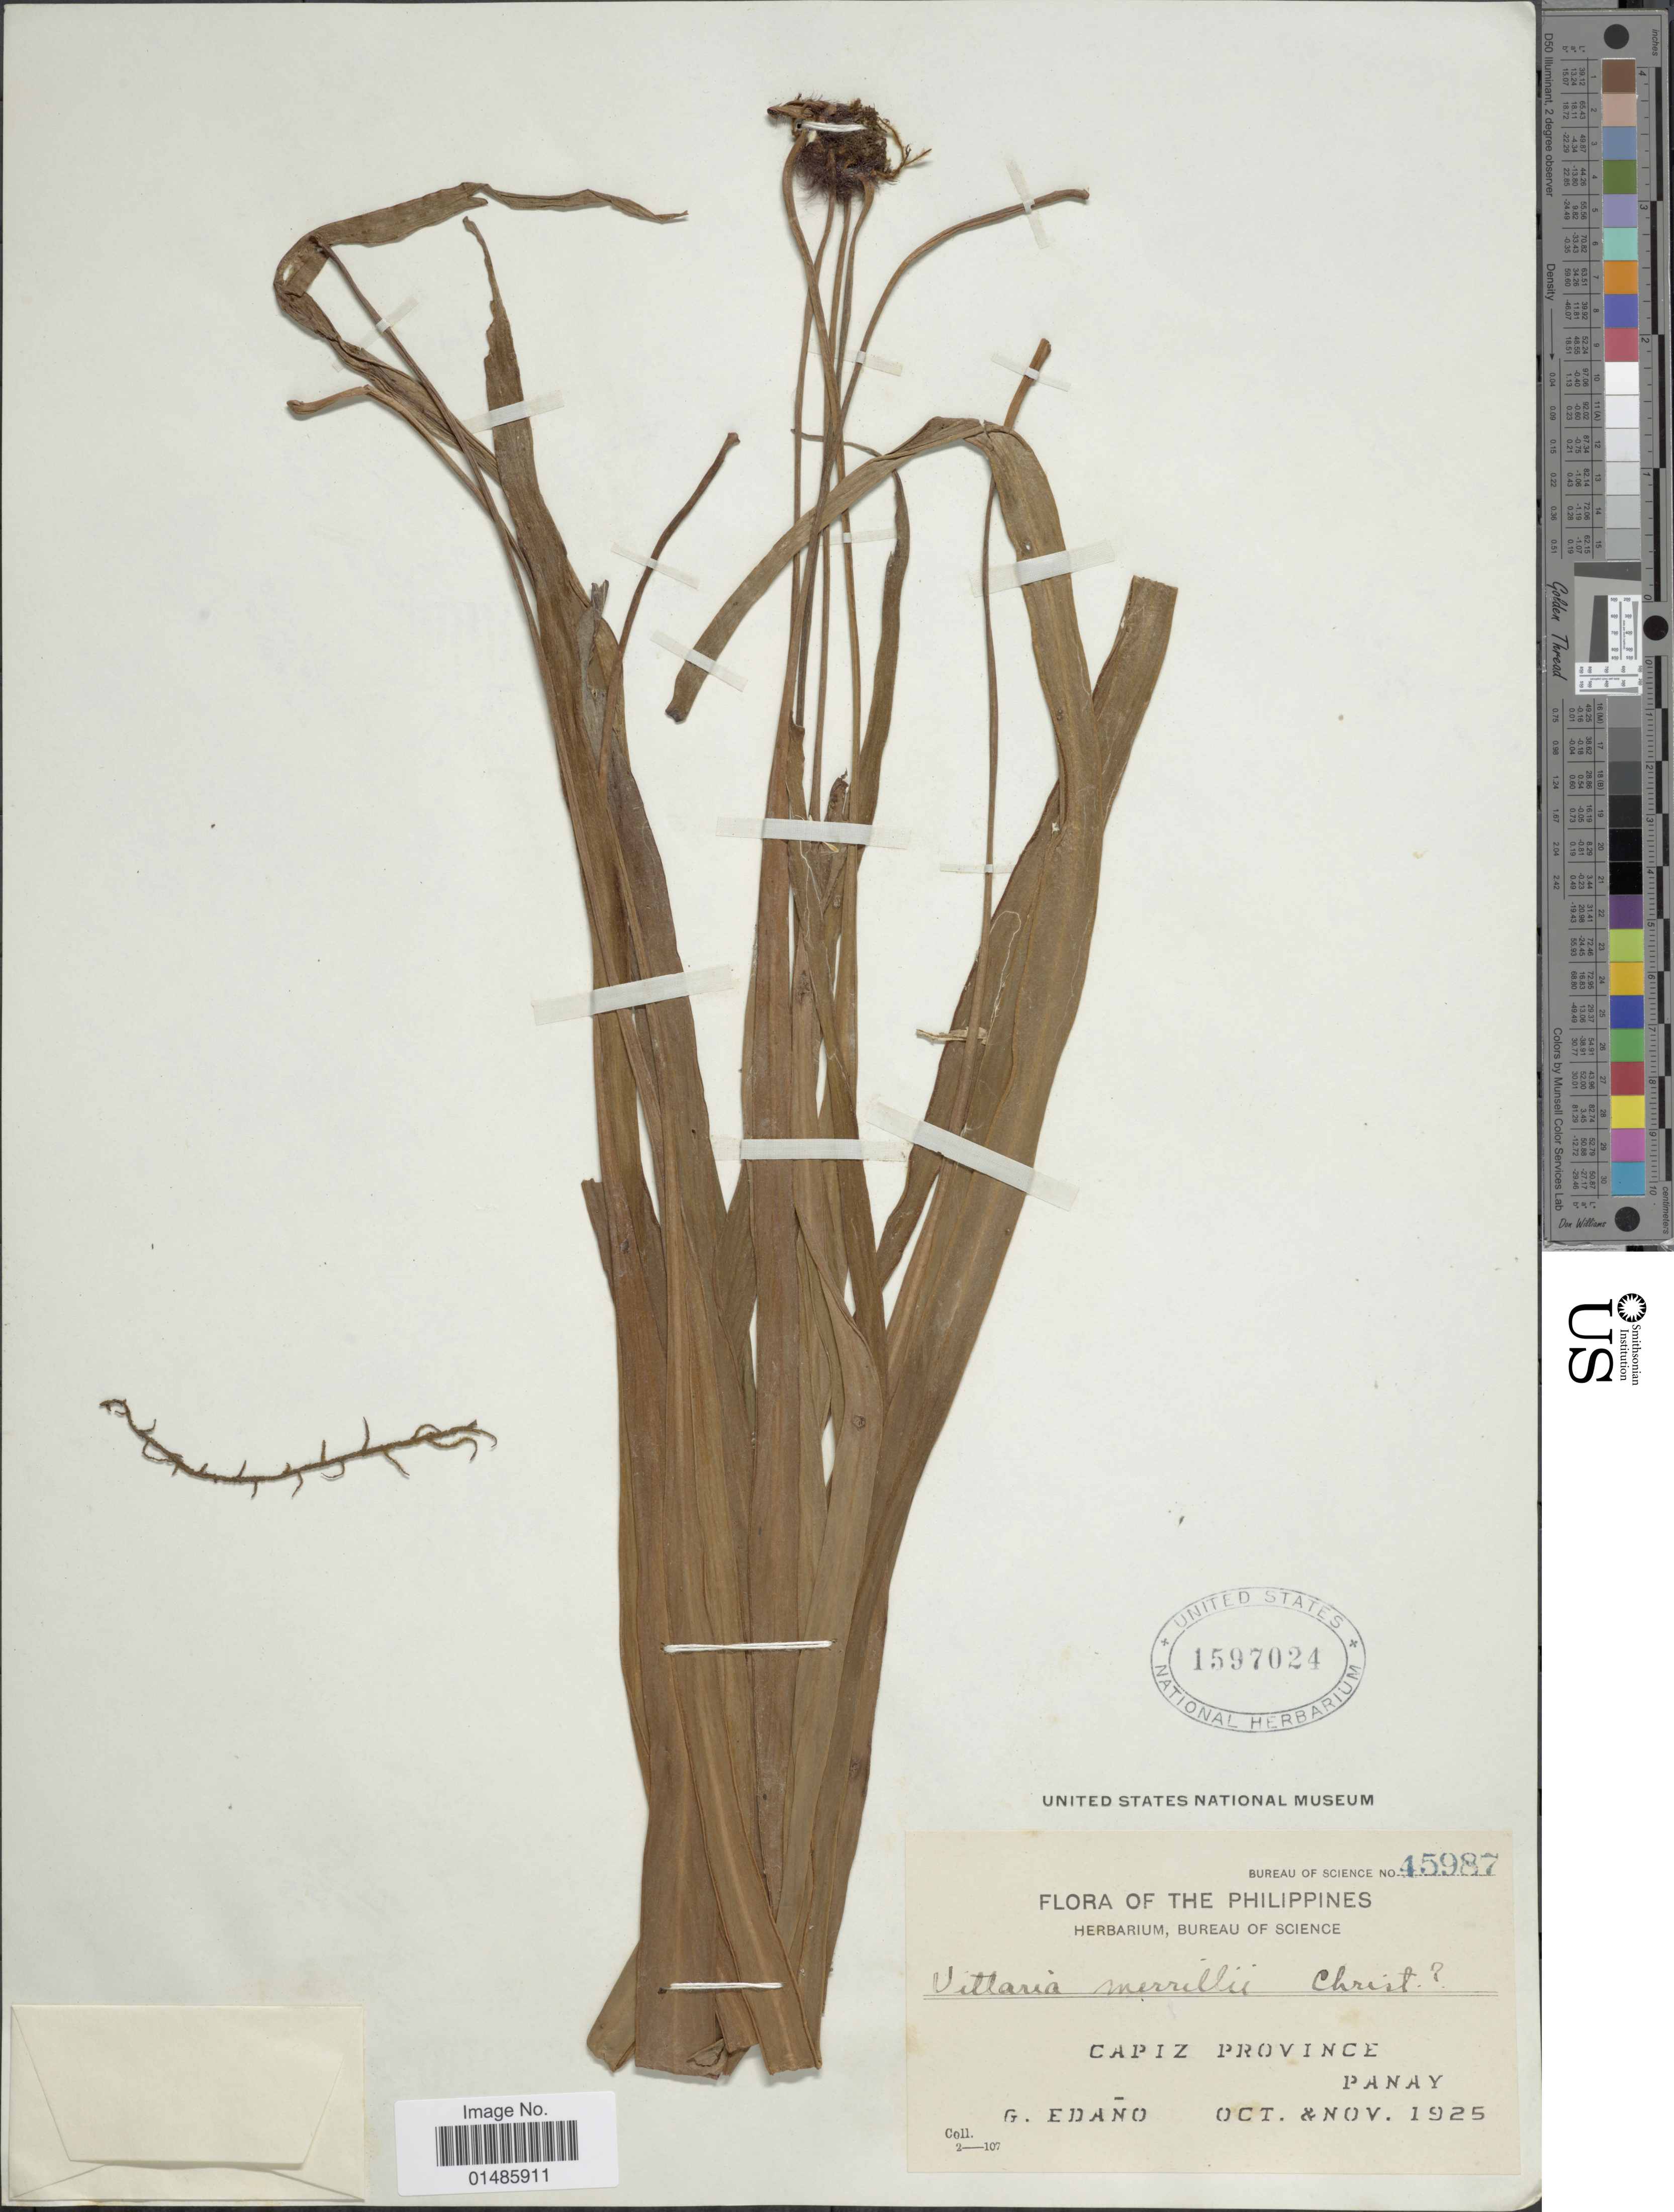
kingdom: Plantae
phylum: Tracheophyta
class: Polypodiopsida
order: Polypodiales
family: Pteridaceae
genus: Haplopteris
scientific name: Haplopteris elongata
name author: (Sw.) Crane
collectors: G. Edaño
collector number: Bureau of Science 45987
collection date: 1925-10/1925-11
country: Philippines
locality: Capiz Province, Panay.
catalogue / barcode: US 1597024